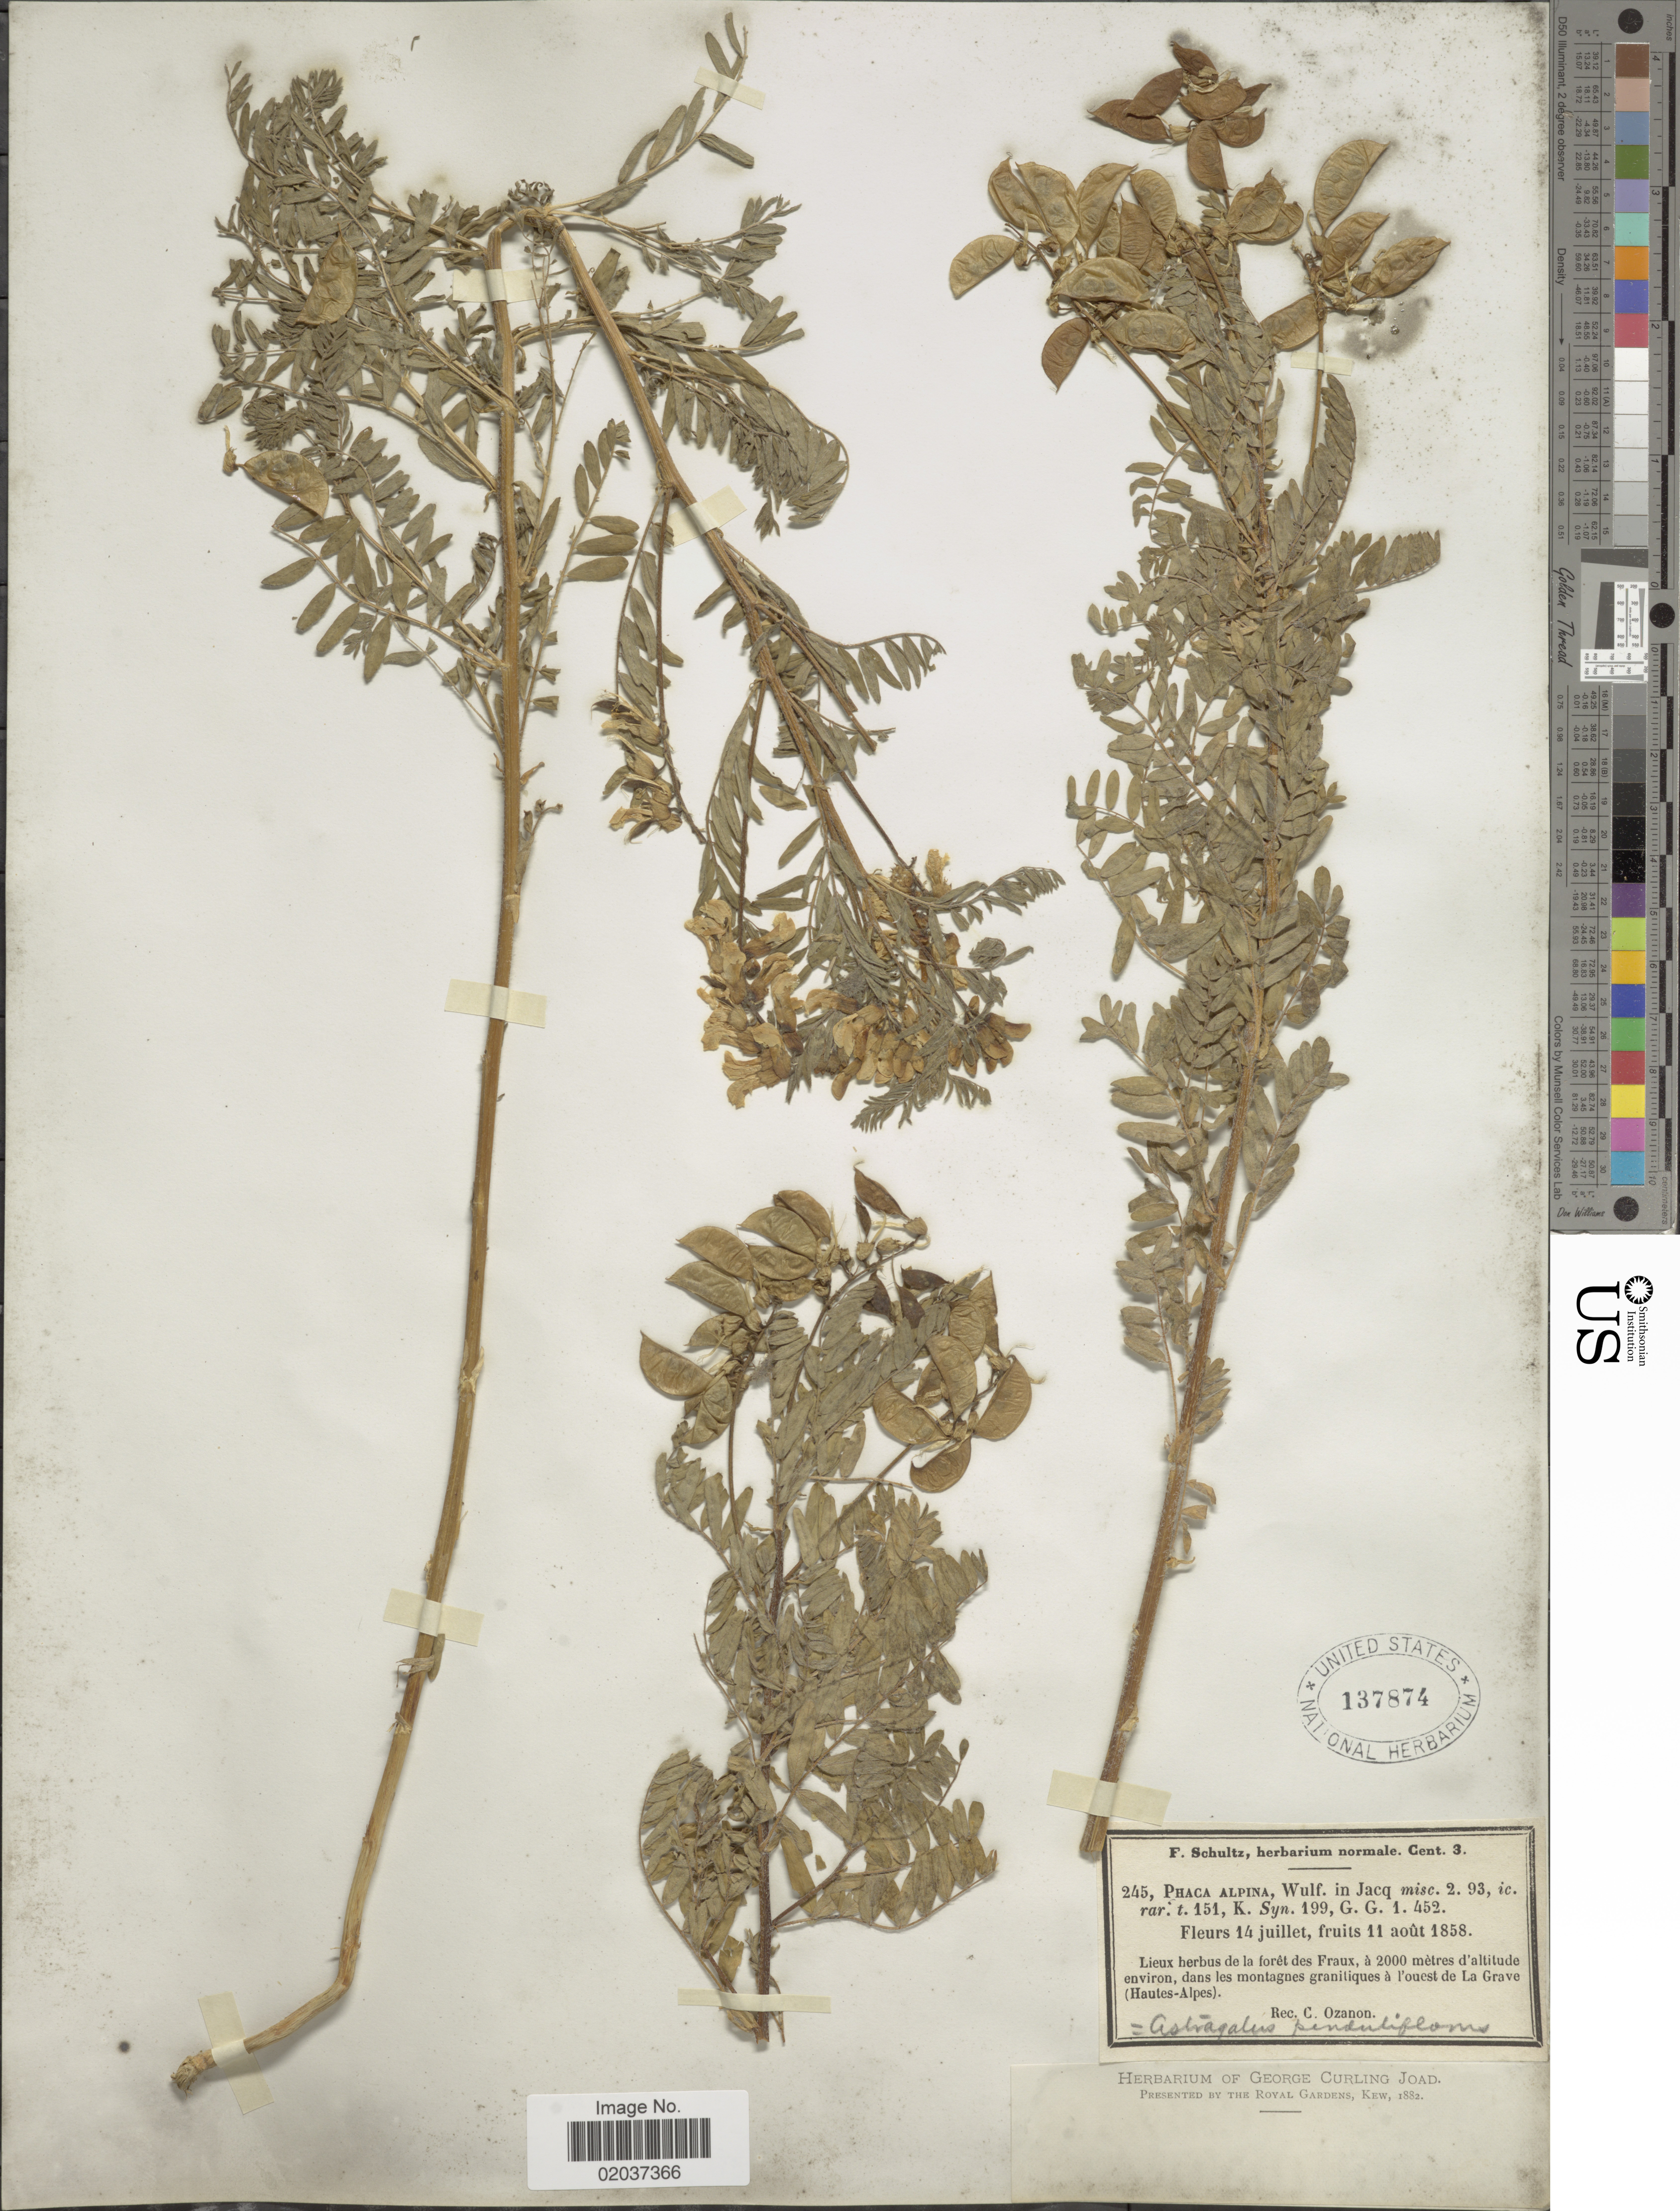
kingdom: Plantae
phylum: Tracheophyta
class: Magnoliopsida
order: Fabales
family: Fabaceae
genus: Astragalus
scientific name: Astragalus penduliflorus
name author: Lam.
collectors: F. Schultz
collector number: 245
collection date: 1858-08-11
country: France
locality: Lieux herbus de la forest des Fraux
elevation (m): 2000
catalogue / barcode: US 137874